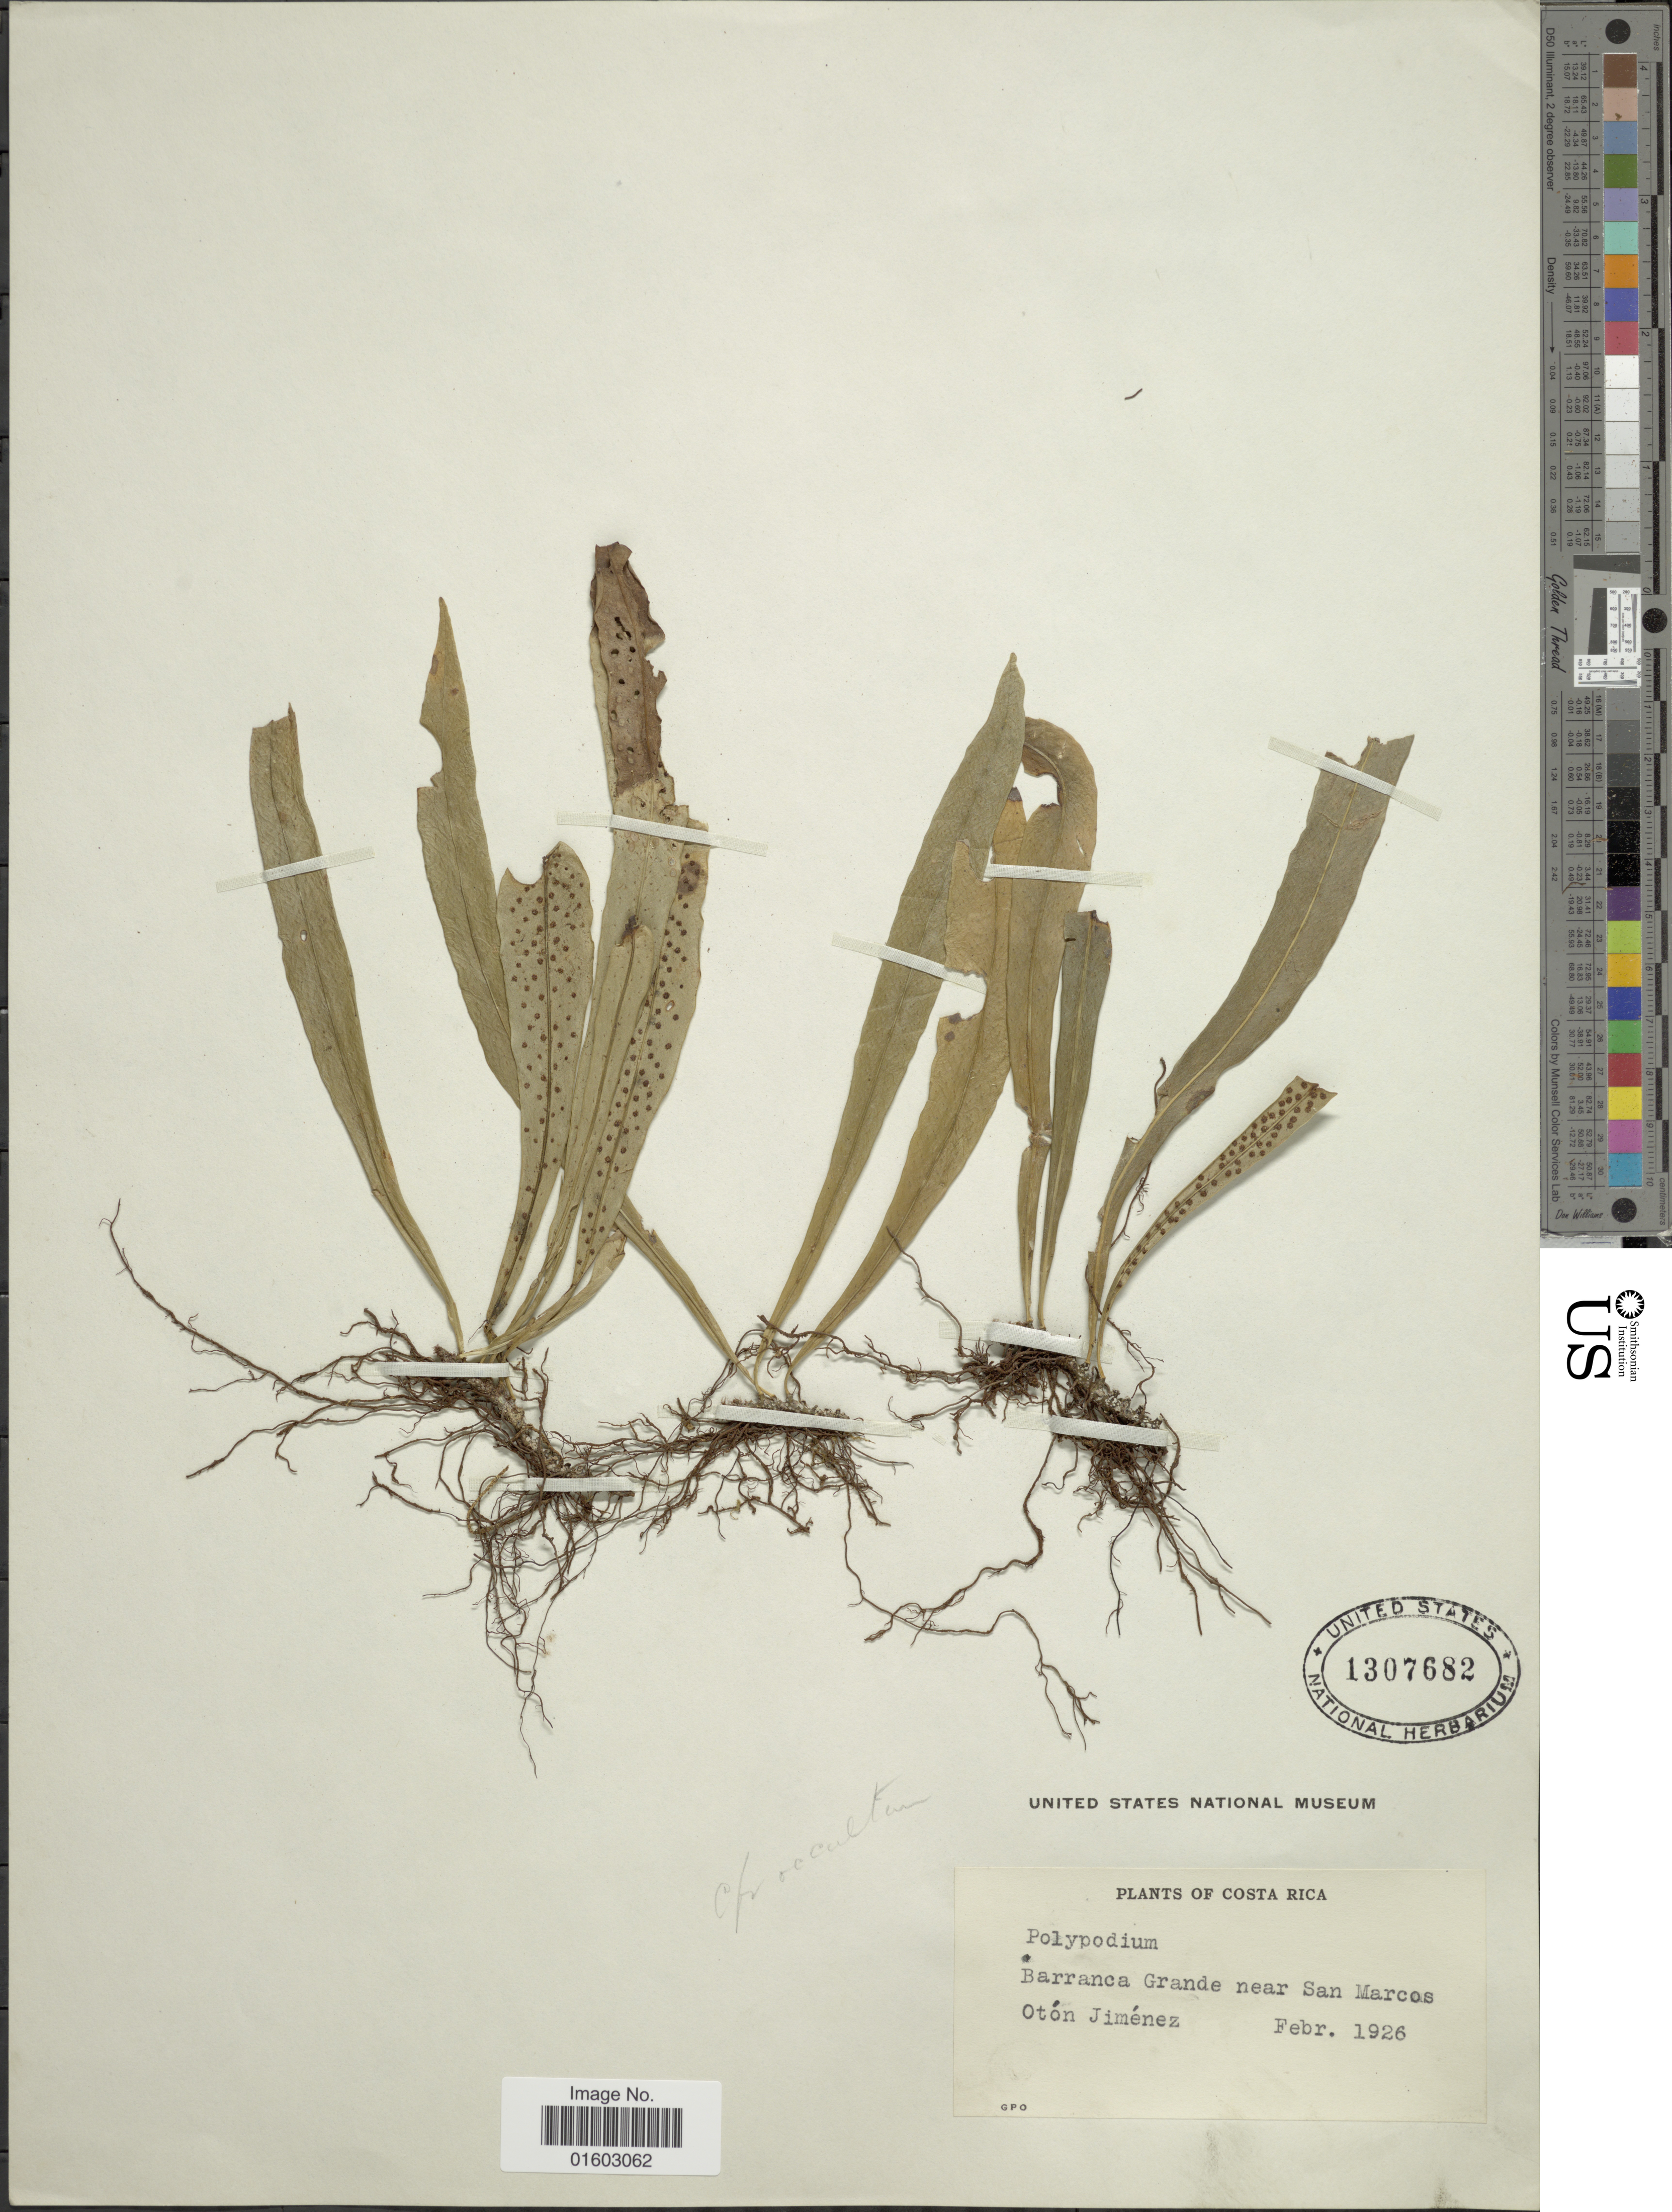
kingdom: Plantae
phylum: Tracheophyta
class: Polypodiopsida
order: Polypodiales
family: Polypodiaceae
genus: Campyloneurum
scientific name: Campyloneurum occultum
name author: (Christ) M. Mey. ex Lellinger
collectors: O. Jimenez L.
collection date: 1926-02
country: Costa Rica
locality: Brarranca Grande near San Marcos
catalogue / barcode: US 1307682